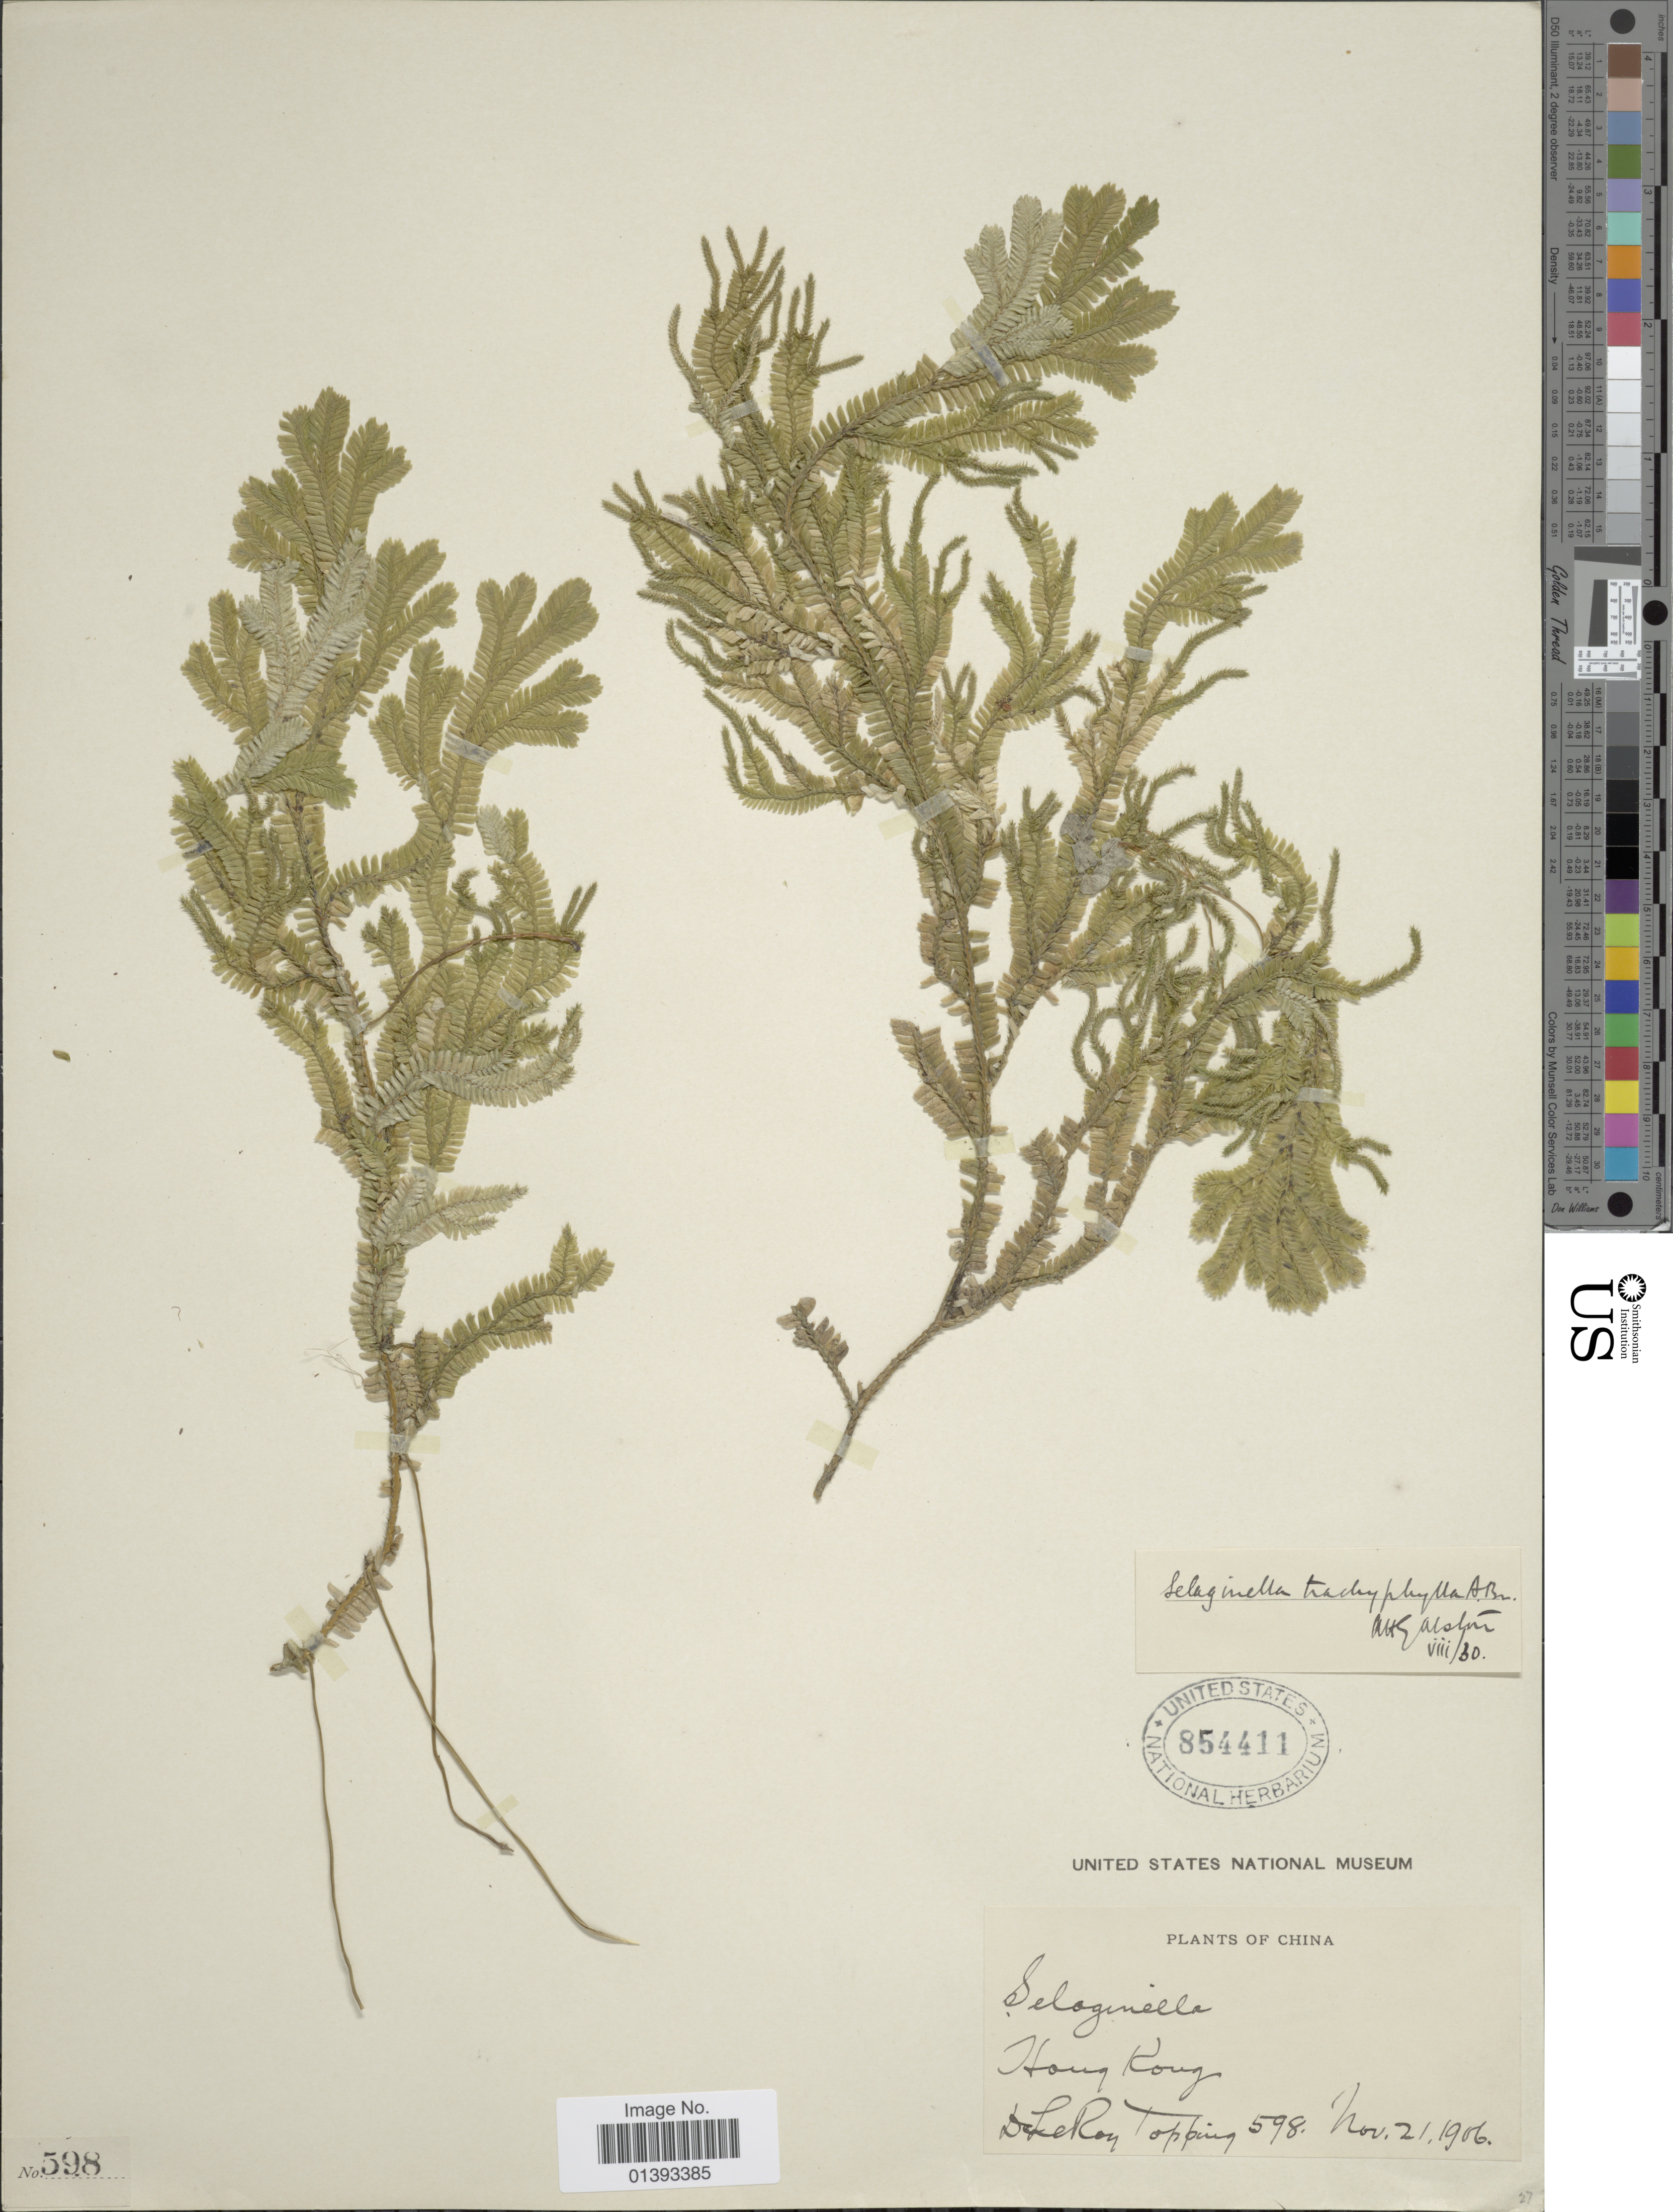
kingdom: Plantae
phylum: Tracheophyta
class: Lycopodiopsida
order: Selaginellales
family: Selaginellaceae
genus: Selaginella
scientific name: Selaginella trachyphylla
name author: A. Braun ex Hieron.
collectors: D. L. Topping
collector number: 598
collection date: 1906-11-21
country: China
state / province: Hong Kong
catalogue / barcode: US 854411